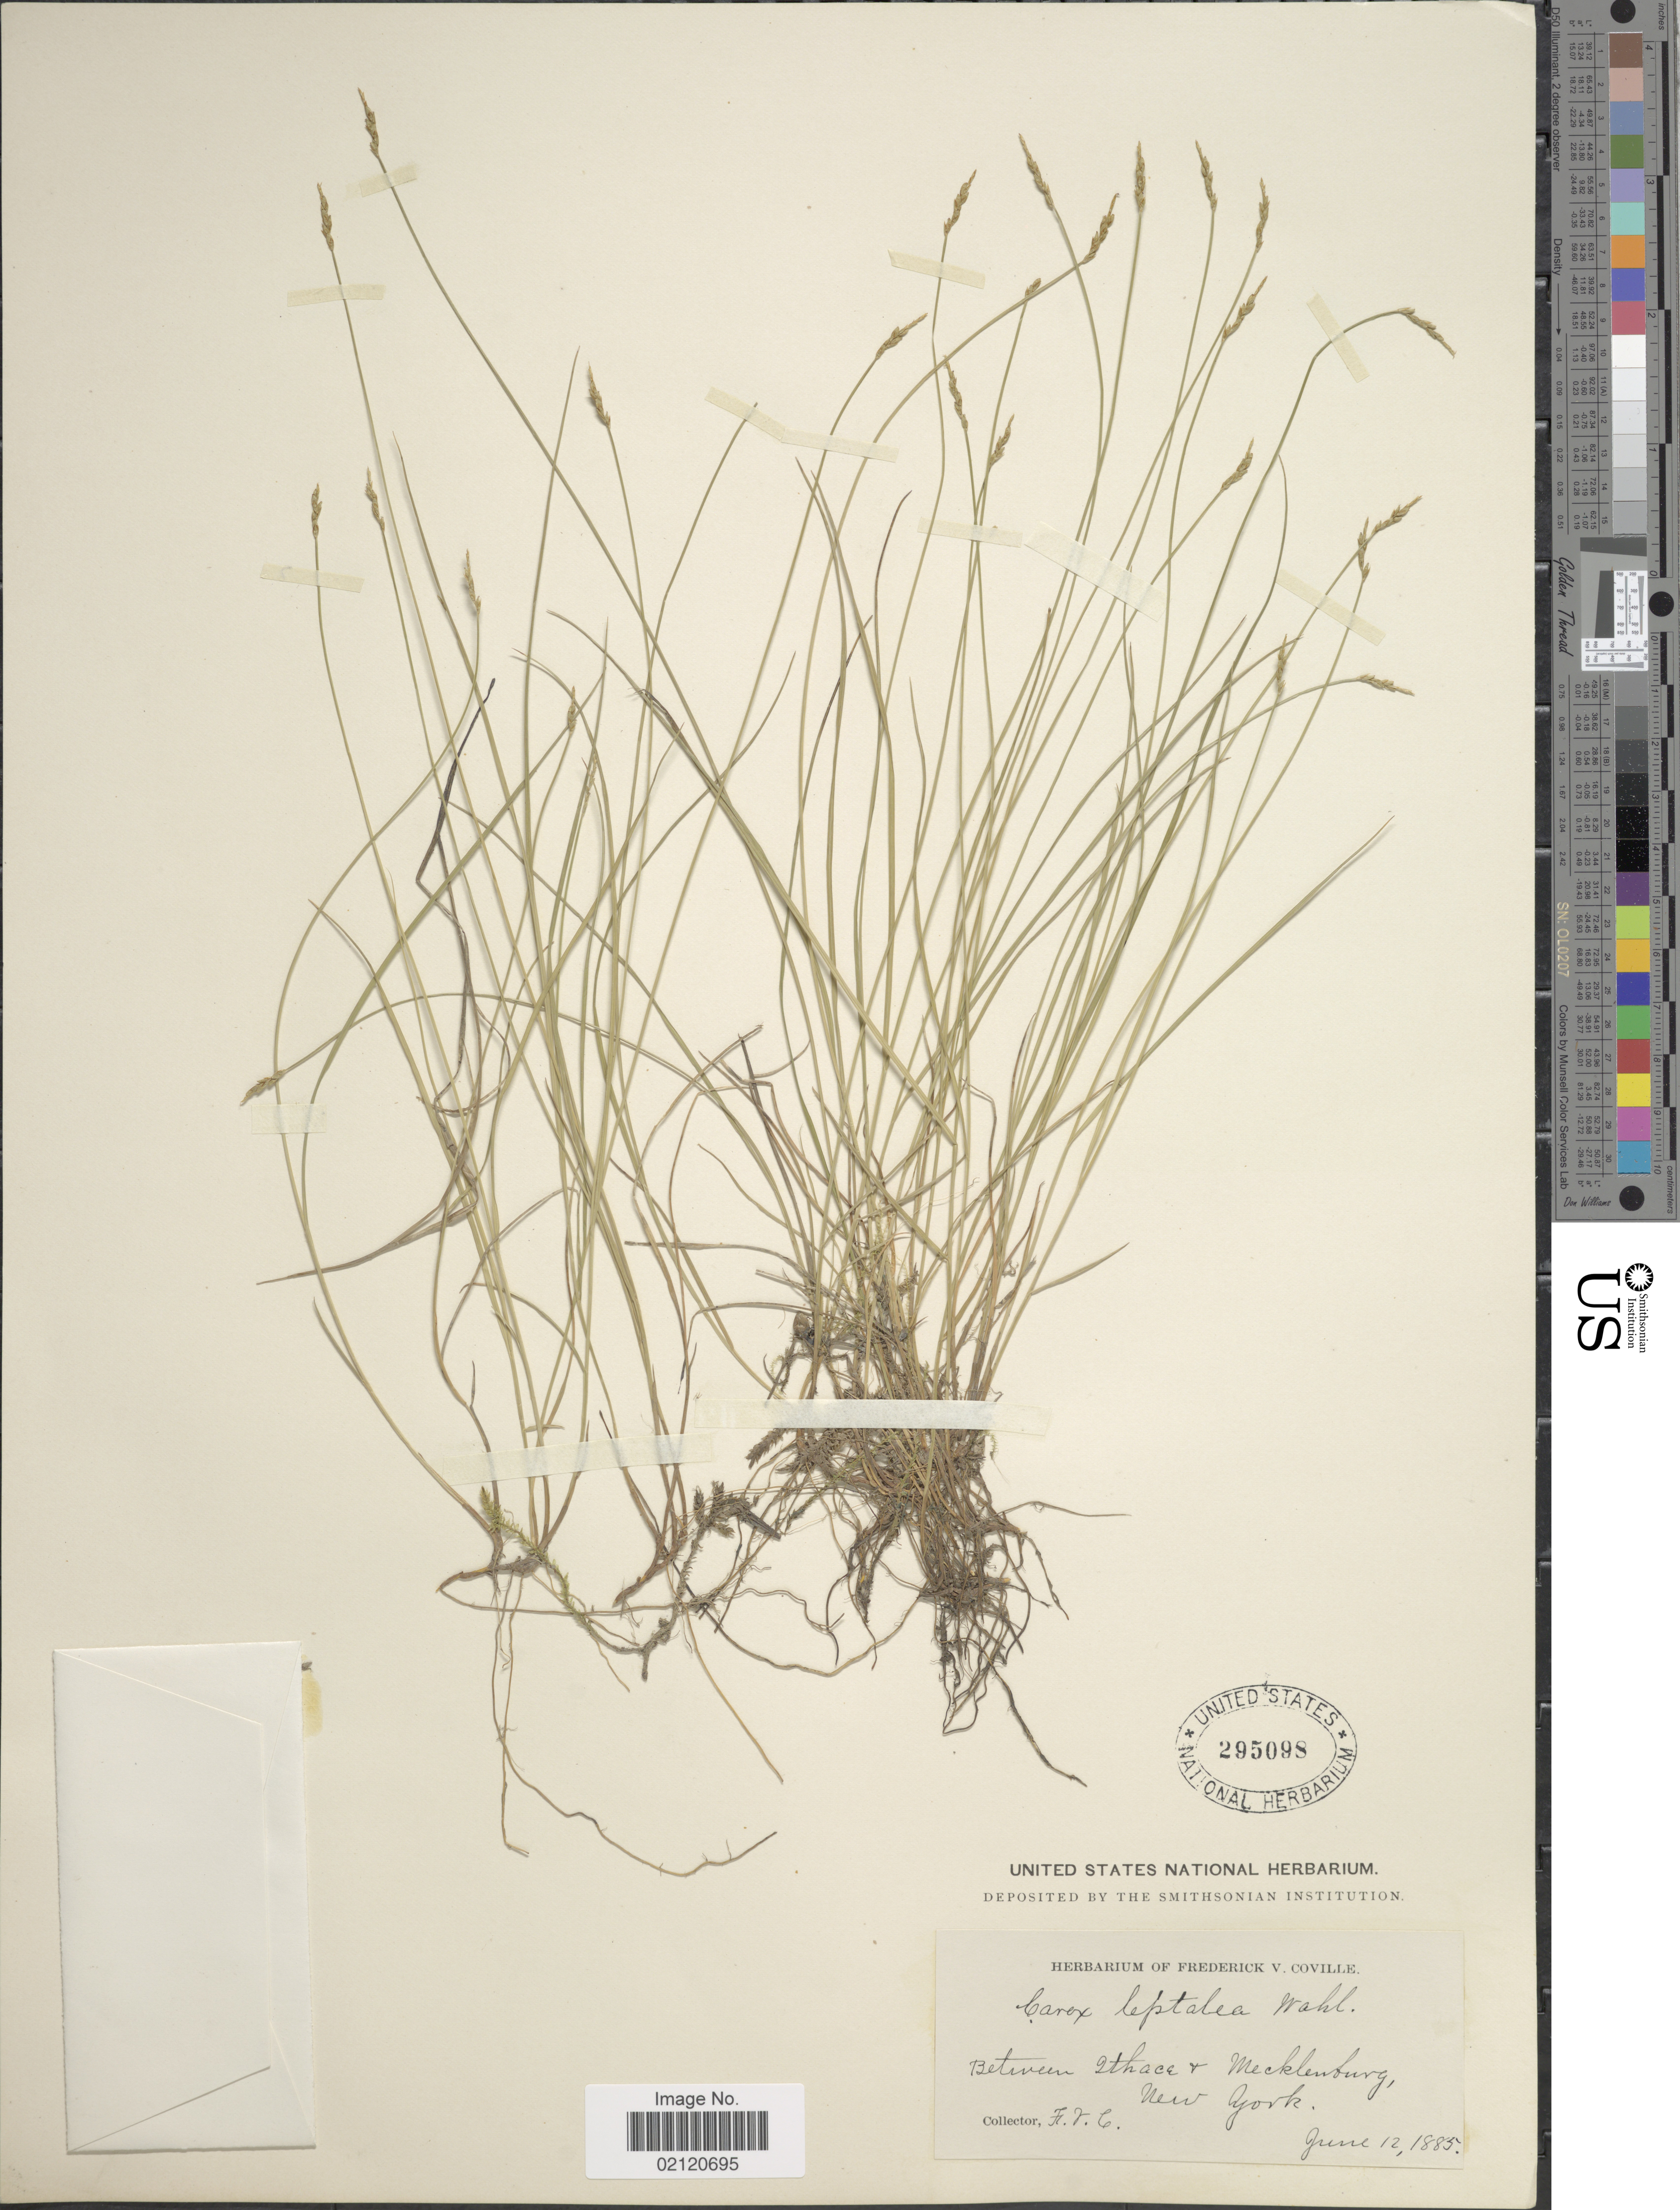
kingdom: Plantae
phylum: Tracheophyta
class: Liliopsida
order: Poales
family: Cyperaceae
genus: Carex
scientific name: Carex leptalea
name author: Wahlenb.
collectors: F. V. Coville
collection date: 1885-06-12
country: United States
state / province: New York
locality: Between Ithaca & Mecklenburg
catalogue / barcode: US 295098